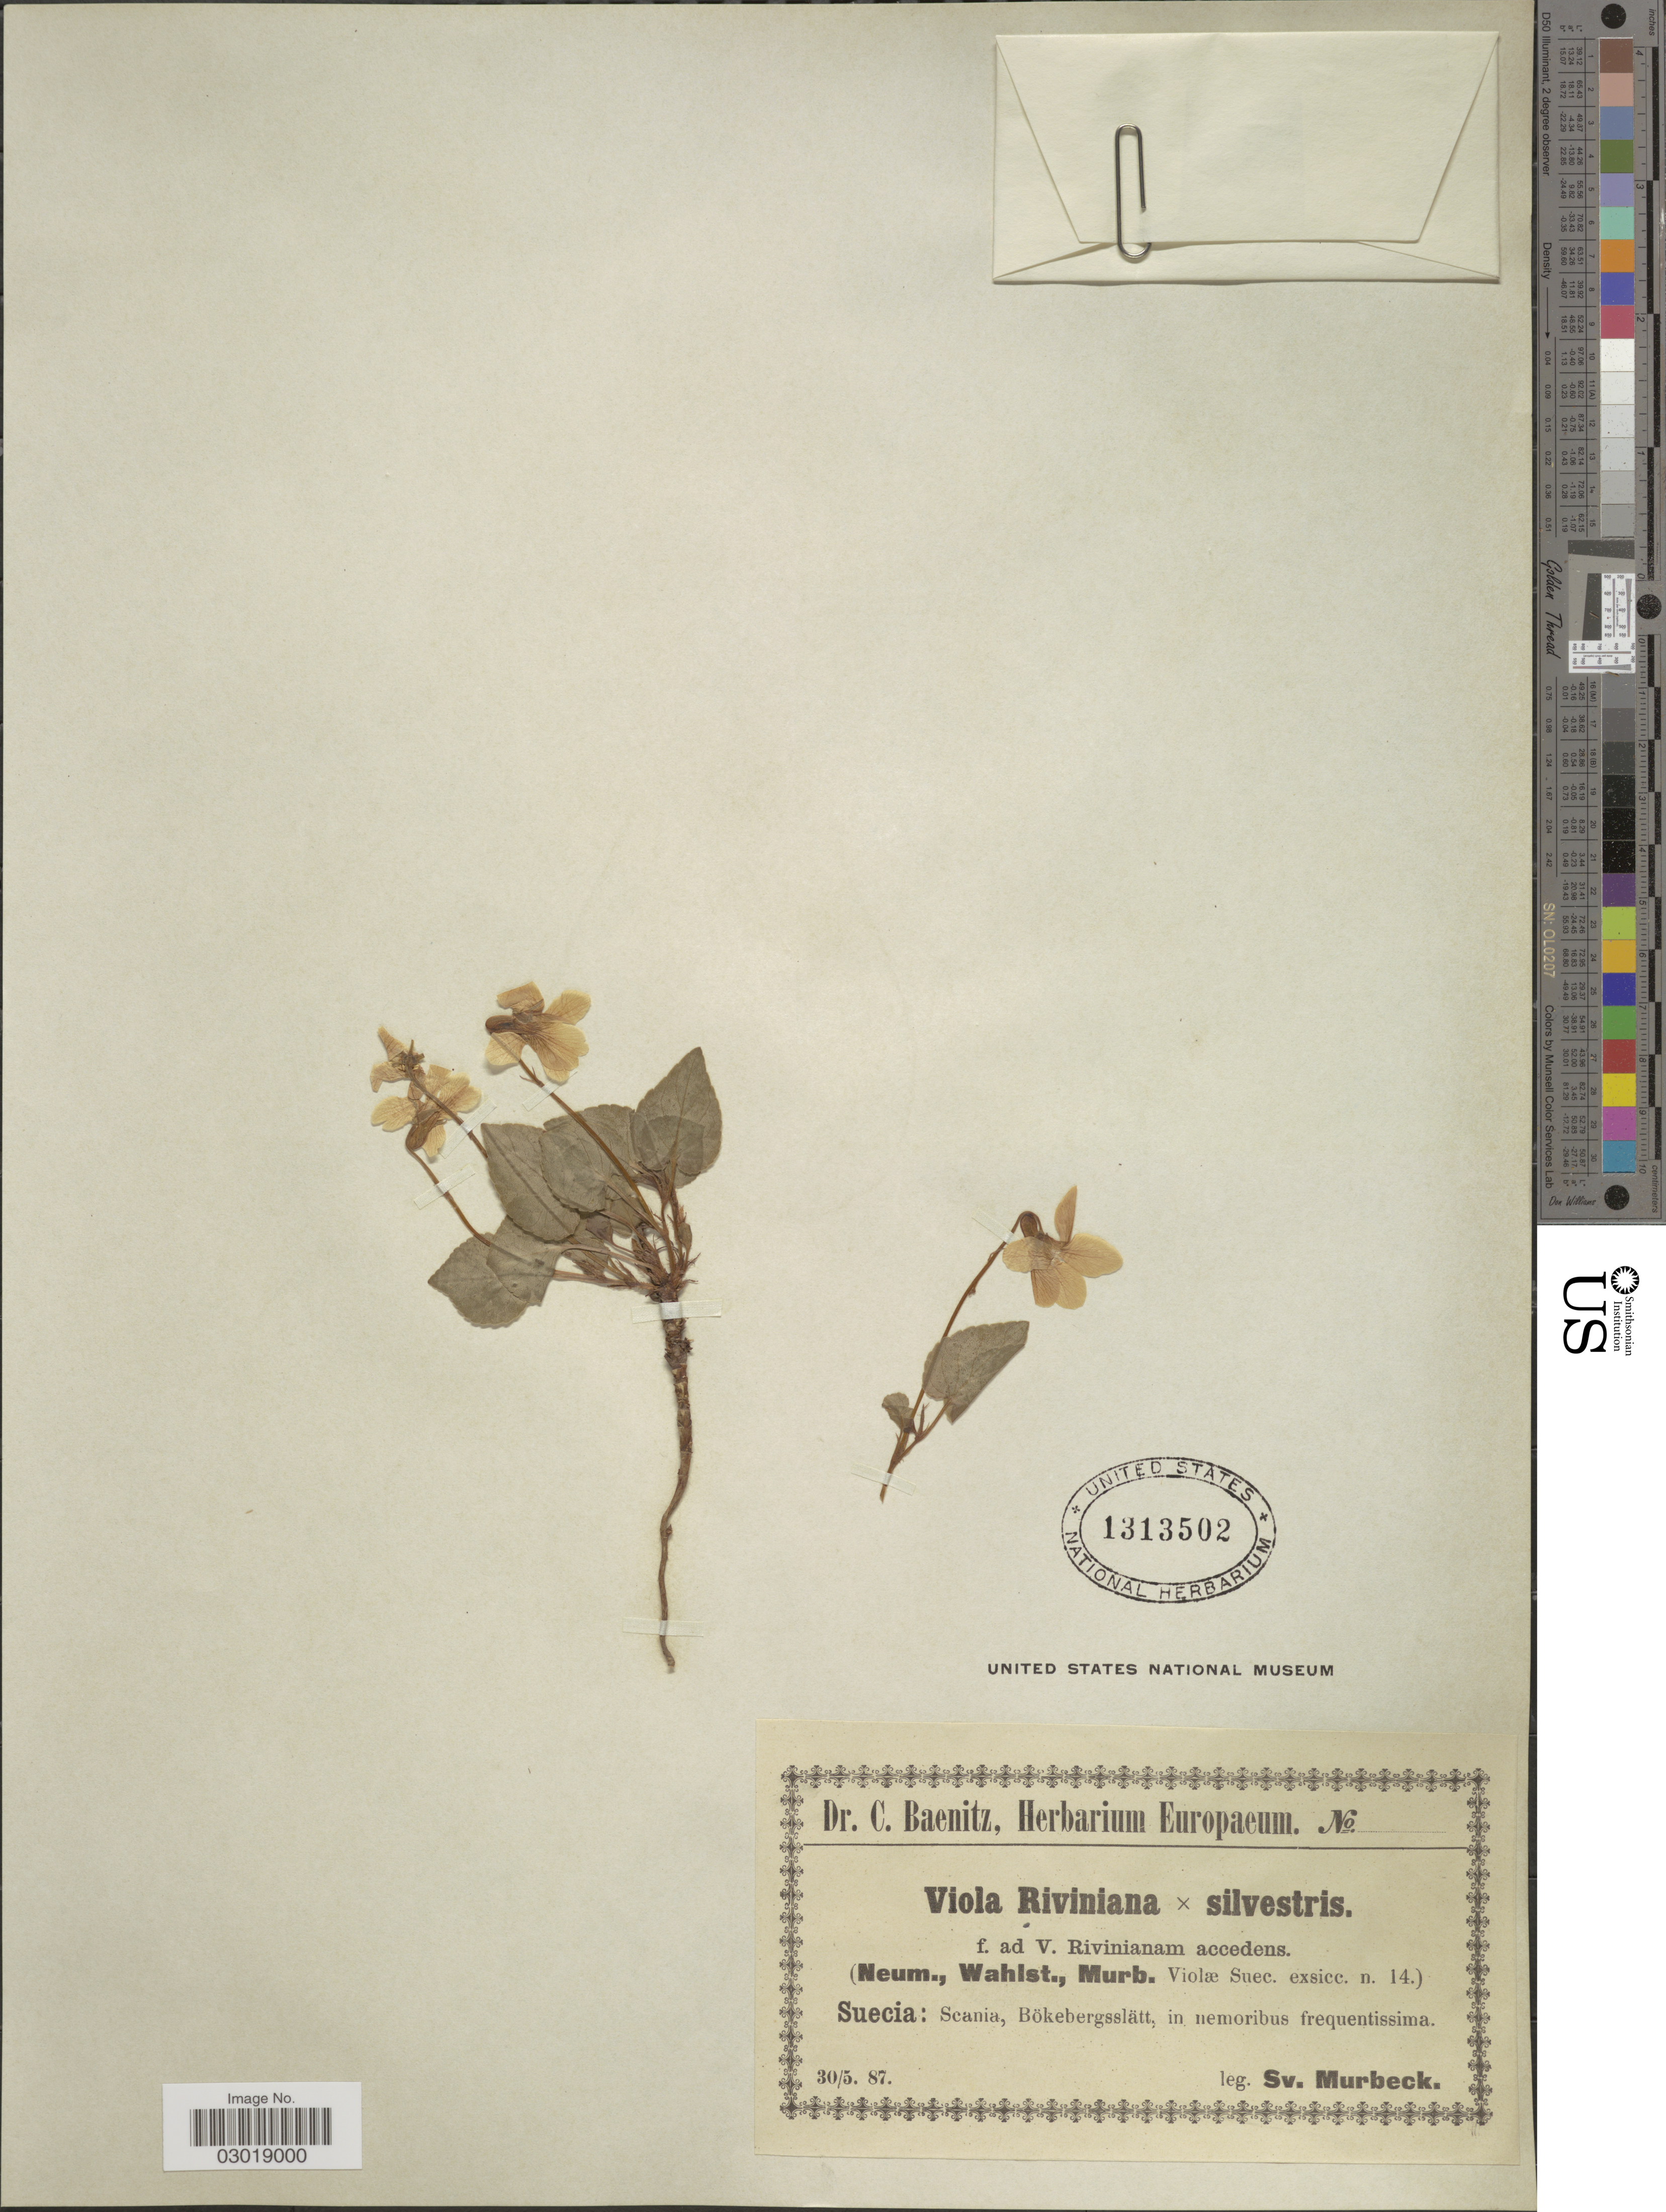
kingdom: Plantae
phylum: Tracheophyta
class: Magnoliopsida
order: Malpighiales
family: Violaceae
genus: Viola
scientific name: Viola riviniana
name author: Rchb.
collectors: S. S. Murbeck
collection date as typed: Transcribed d/m/y: 30/5/87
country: Sweden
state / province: Skåne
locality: Suecia: Scania, Bökebergsslätt.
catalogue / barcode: US 1313502